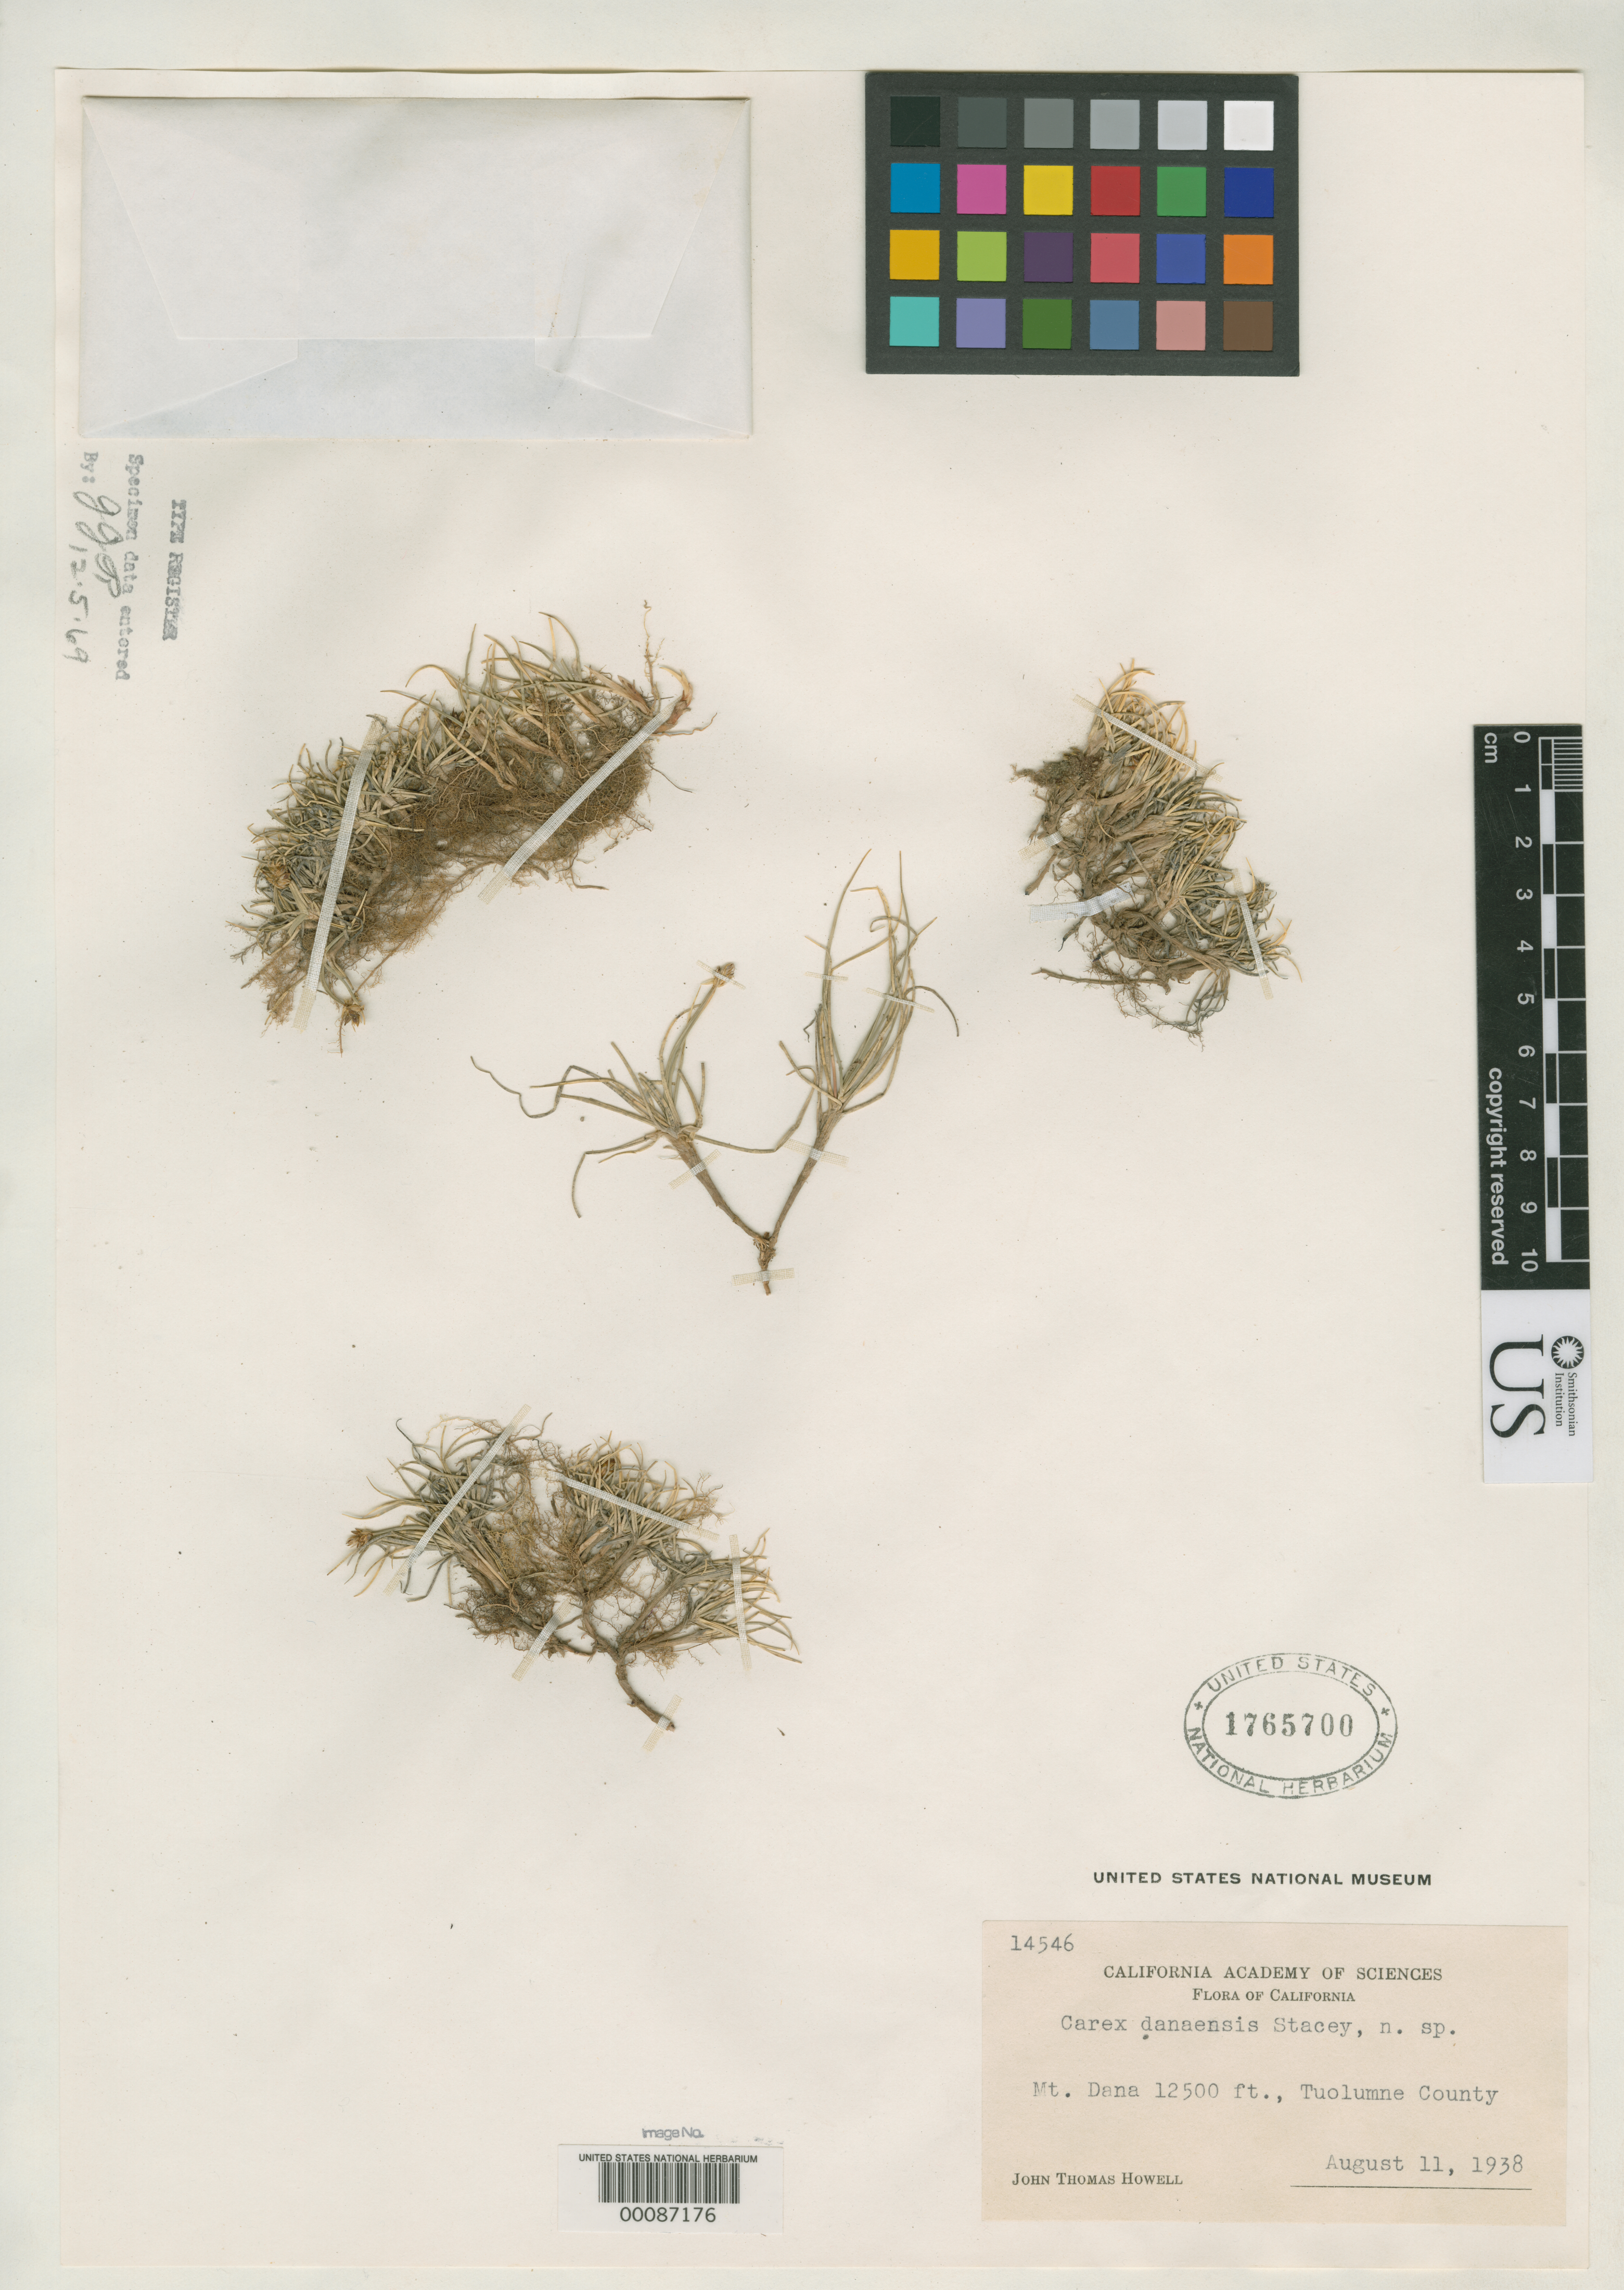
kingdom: Plantae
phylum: Tracheophyta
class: Liliopsida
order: Poales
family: Cyperaceae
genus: Carex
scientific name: Carex danaensis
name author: Stacey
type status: Isotype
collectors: J. T. Howell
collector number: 14546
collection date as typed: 11 Aug 1938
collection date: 1938-08-11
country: United States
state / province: California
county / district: Tuolumne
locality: Mt. Dana.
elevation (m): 3810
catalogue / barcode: US 1765700